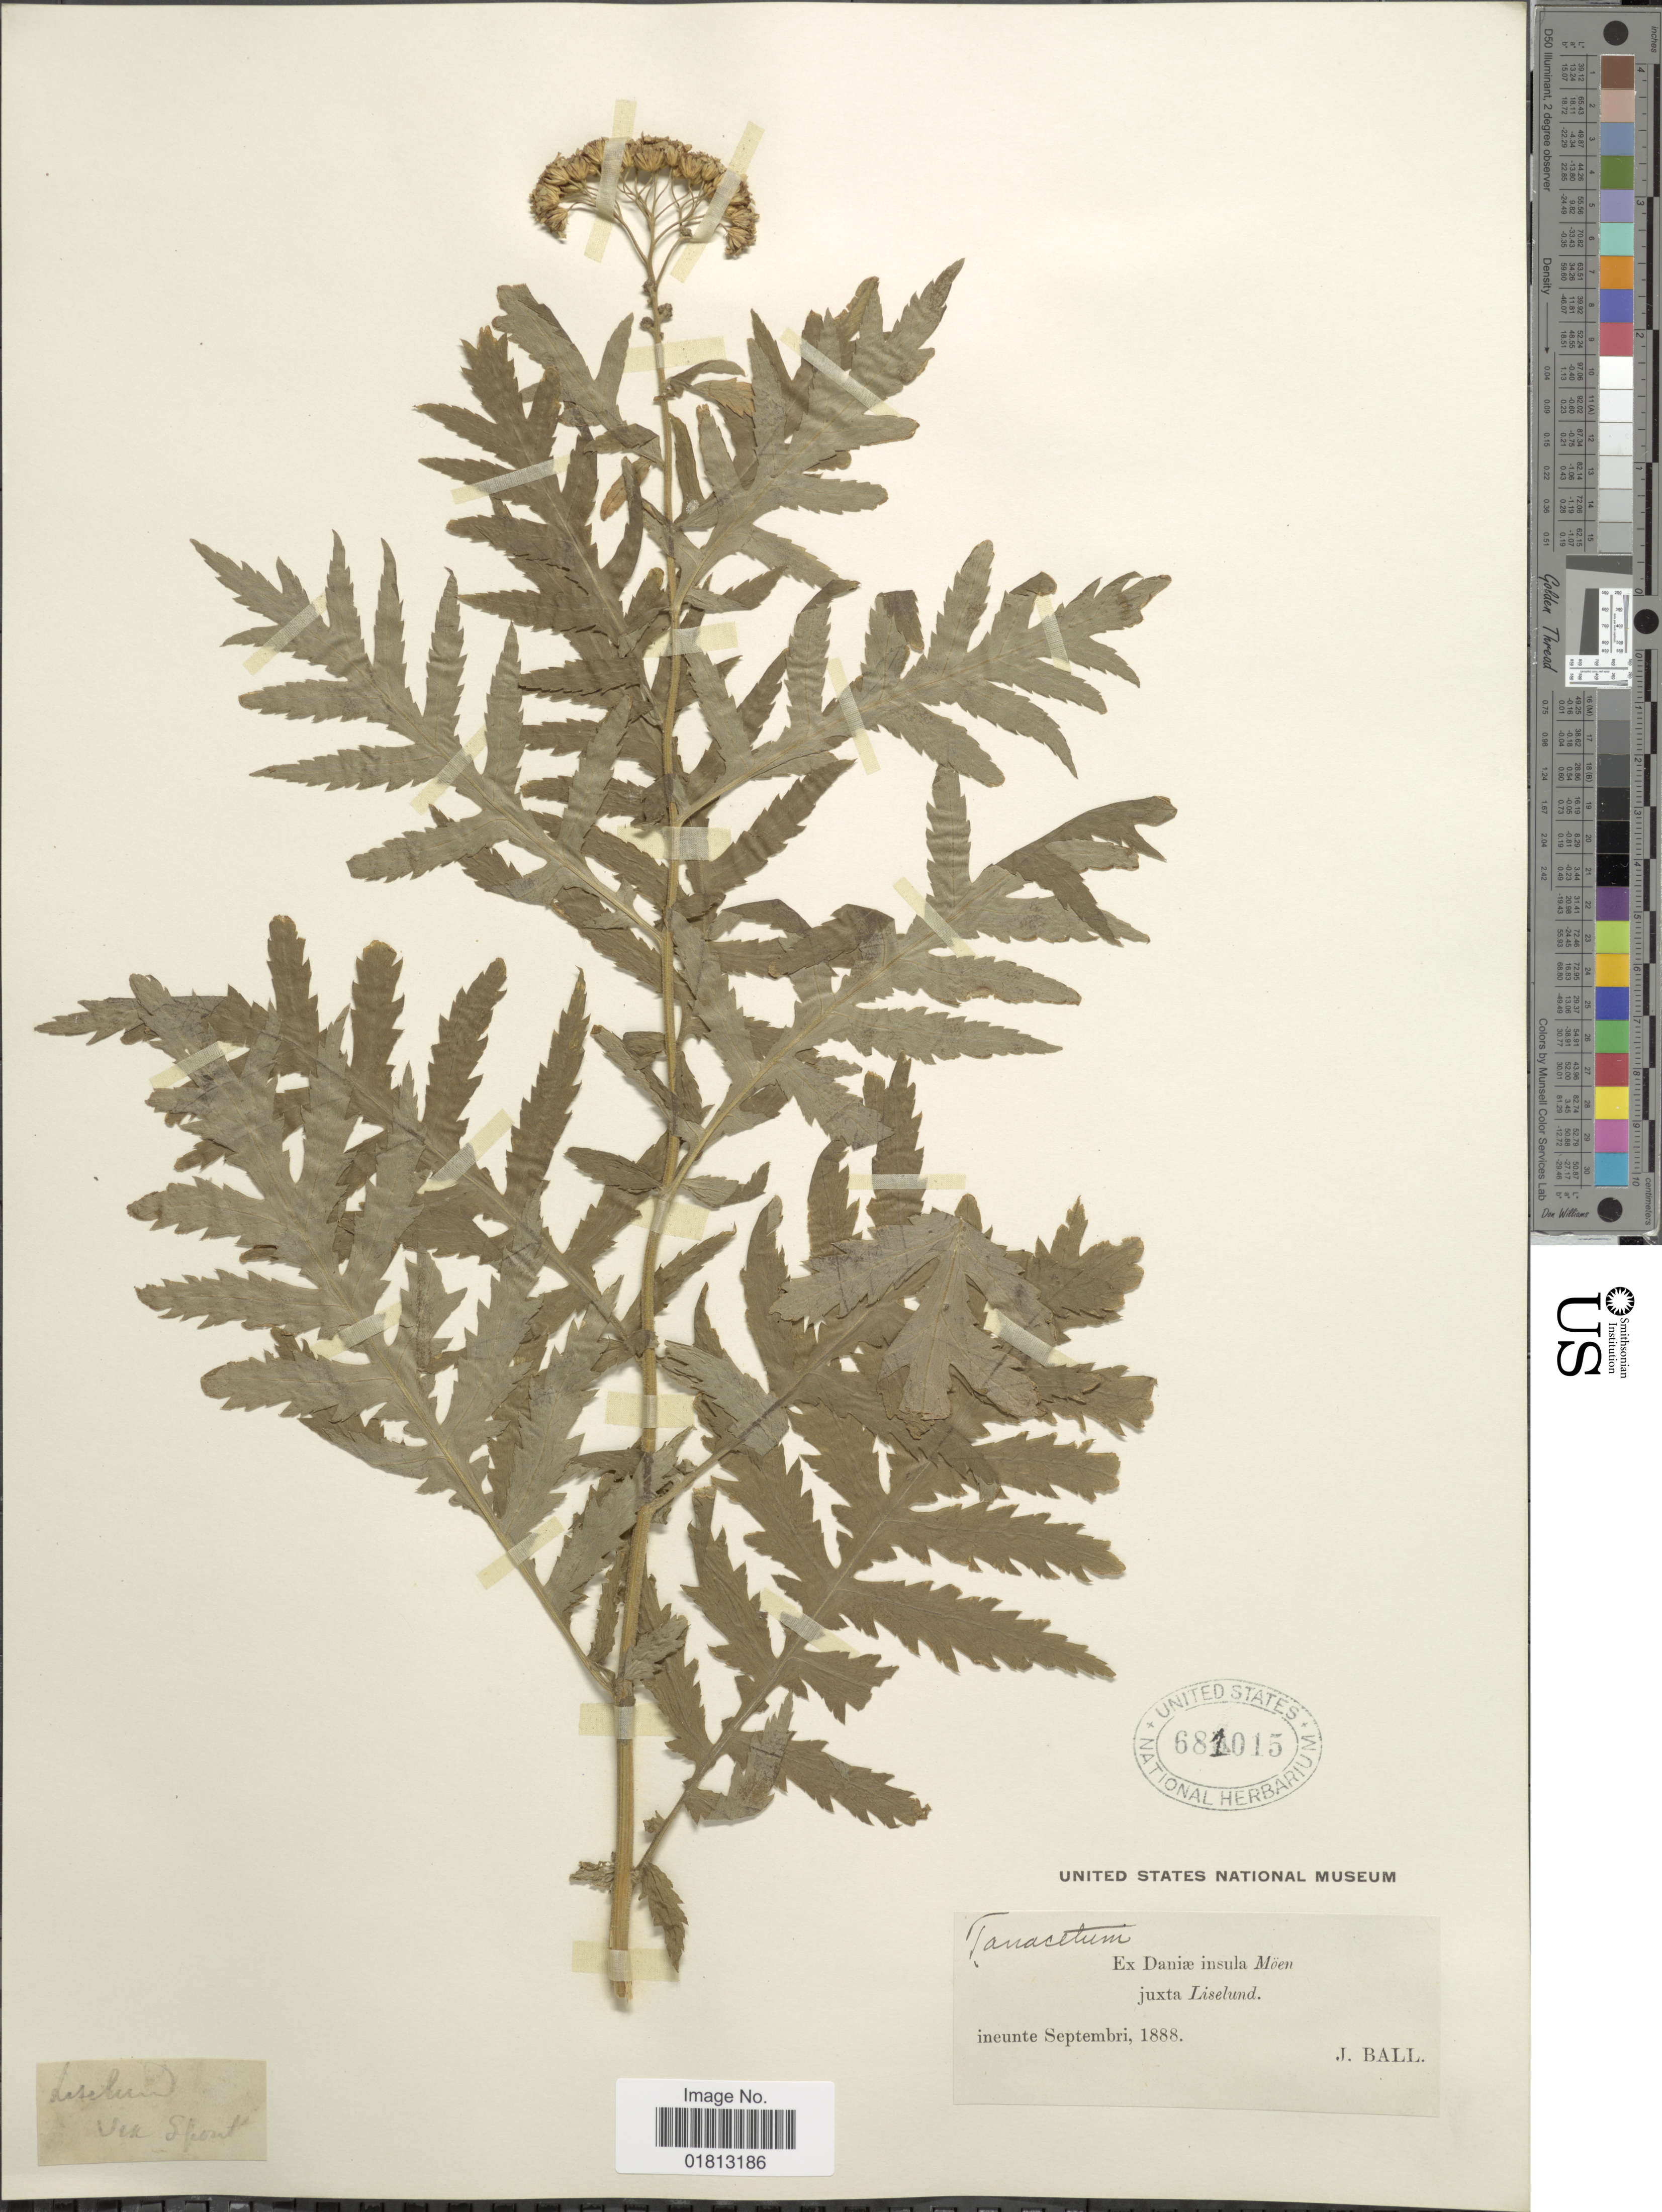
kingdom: Plantae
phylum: Tracheophyta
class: Magnoliopsida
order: Asterales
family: Asteraceae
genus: Tanacetum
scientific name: Tanacetum vulgare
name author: L.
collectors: J. Ball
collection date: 1888-09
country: Denmark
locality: Juxta Liselund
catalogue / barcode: US 681015